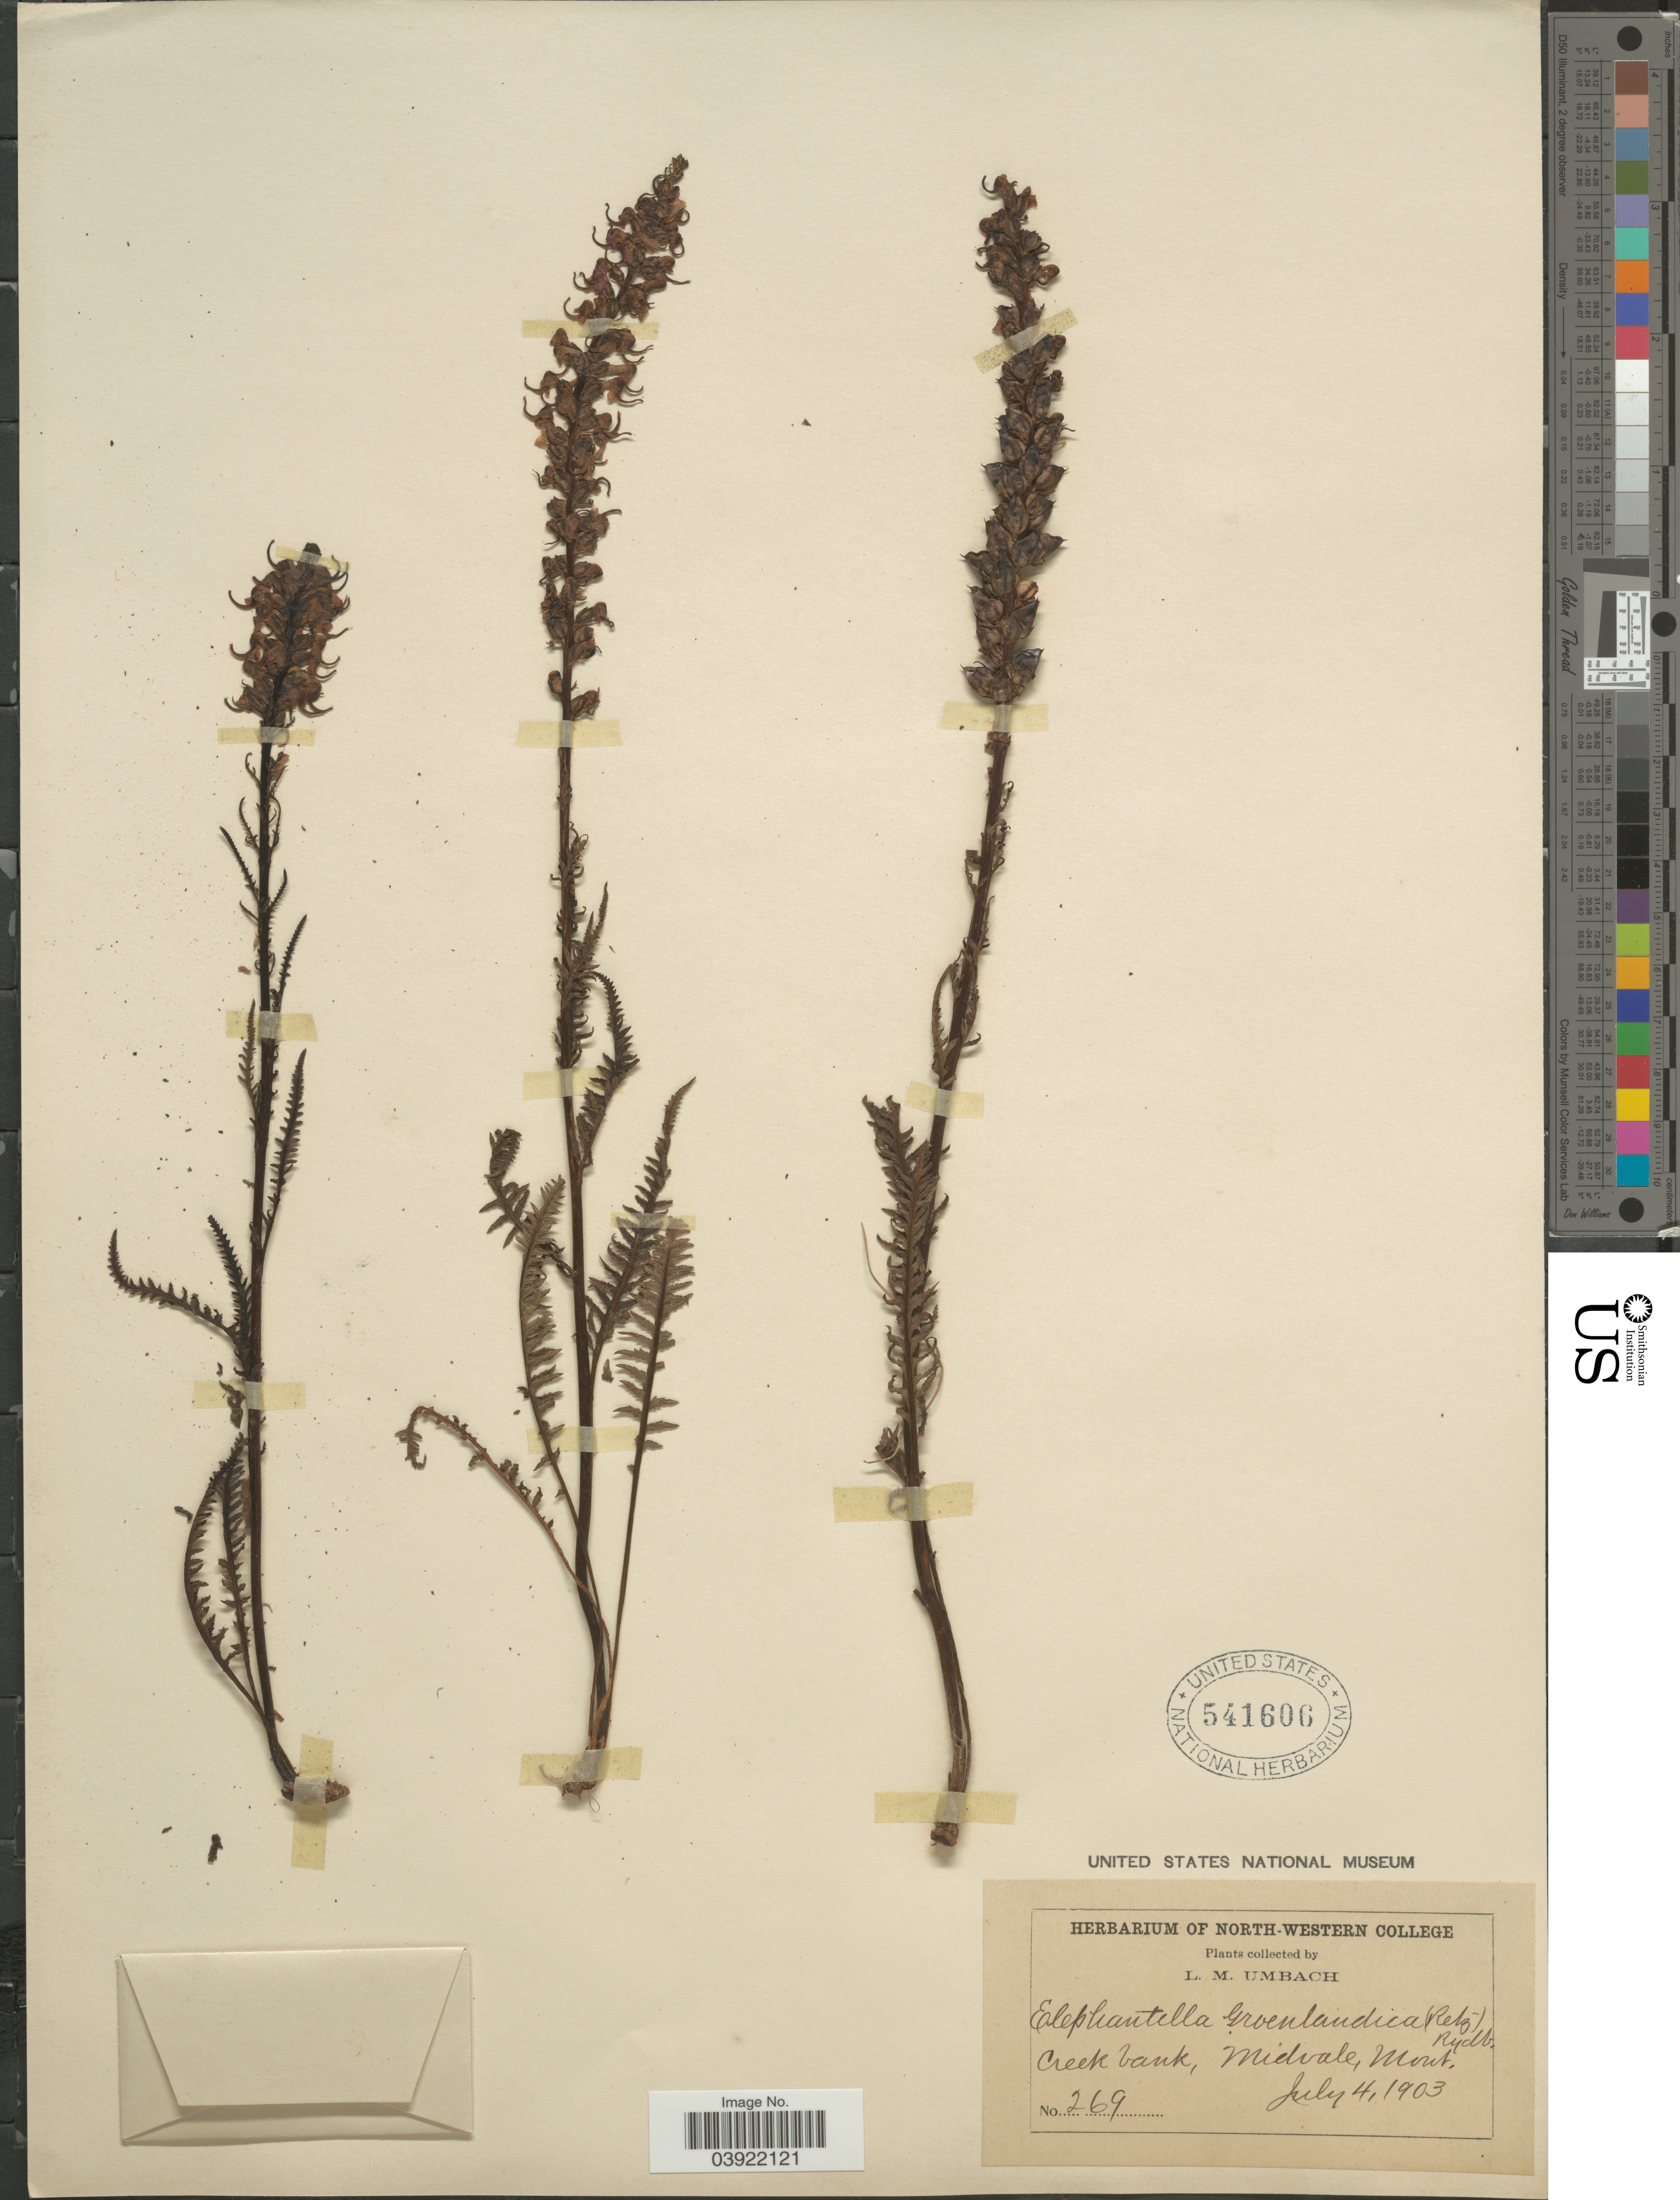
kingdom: Plantae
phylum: Tracheophyta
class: Magnoliopsida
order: Lamiales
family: Orobanchaceae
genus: Pedicularis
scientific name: Pedicularis groenlandica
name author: Retz.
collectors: L. M. Umbach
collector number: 269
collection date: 1903-07-04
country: United States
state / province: Montana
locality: Creek bank, Midvale.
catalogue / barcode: US 541606